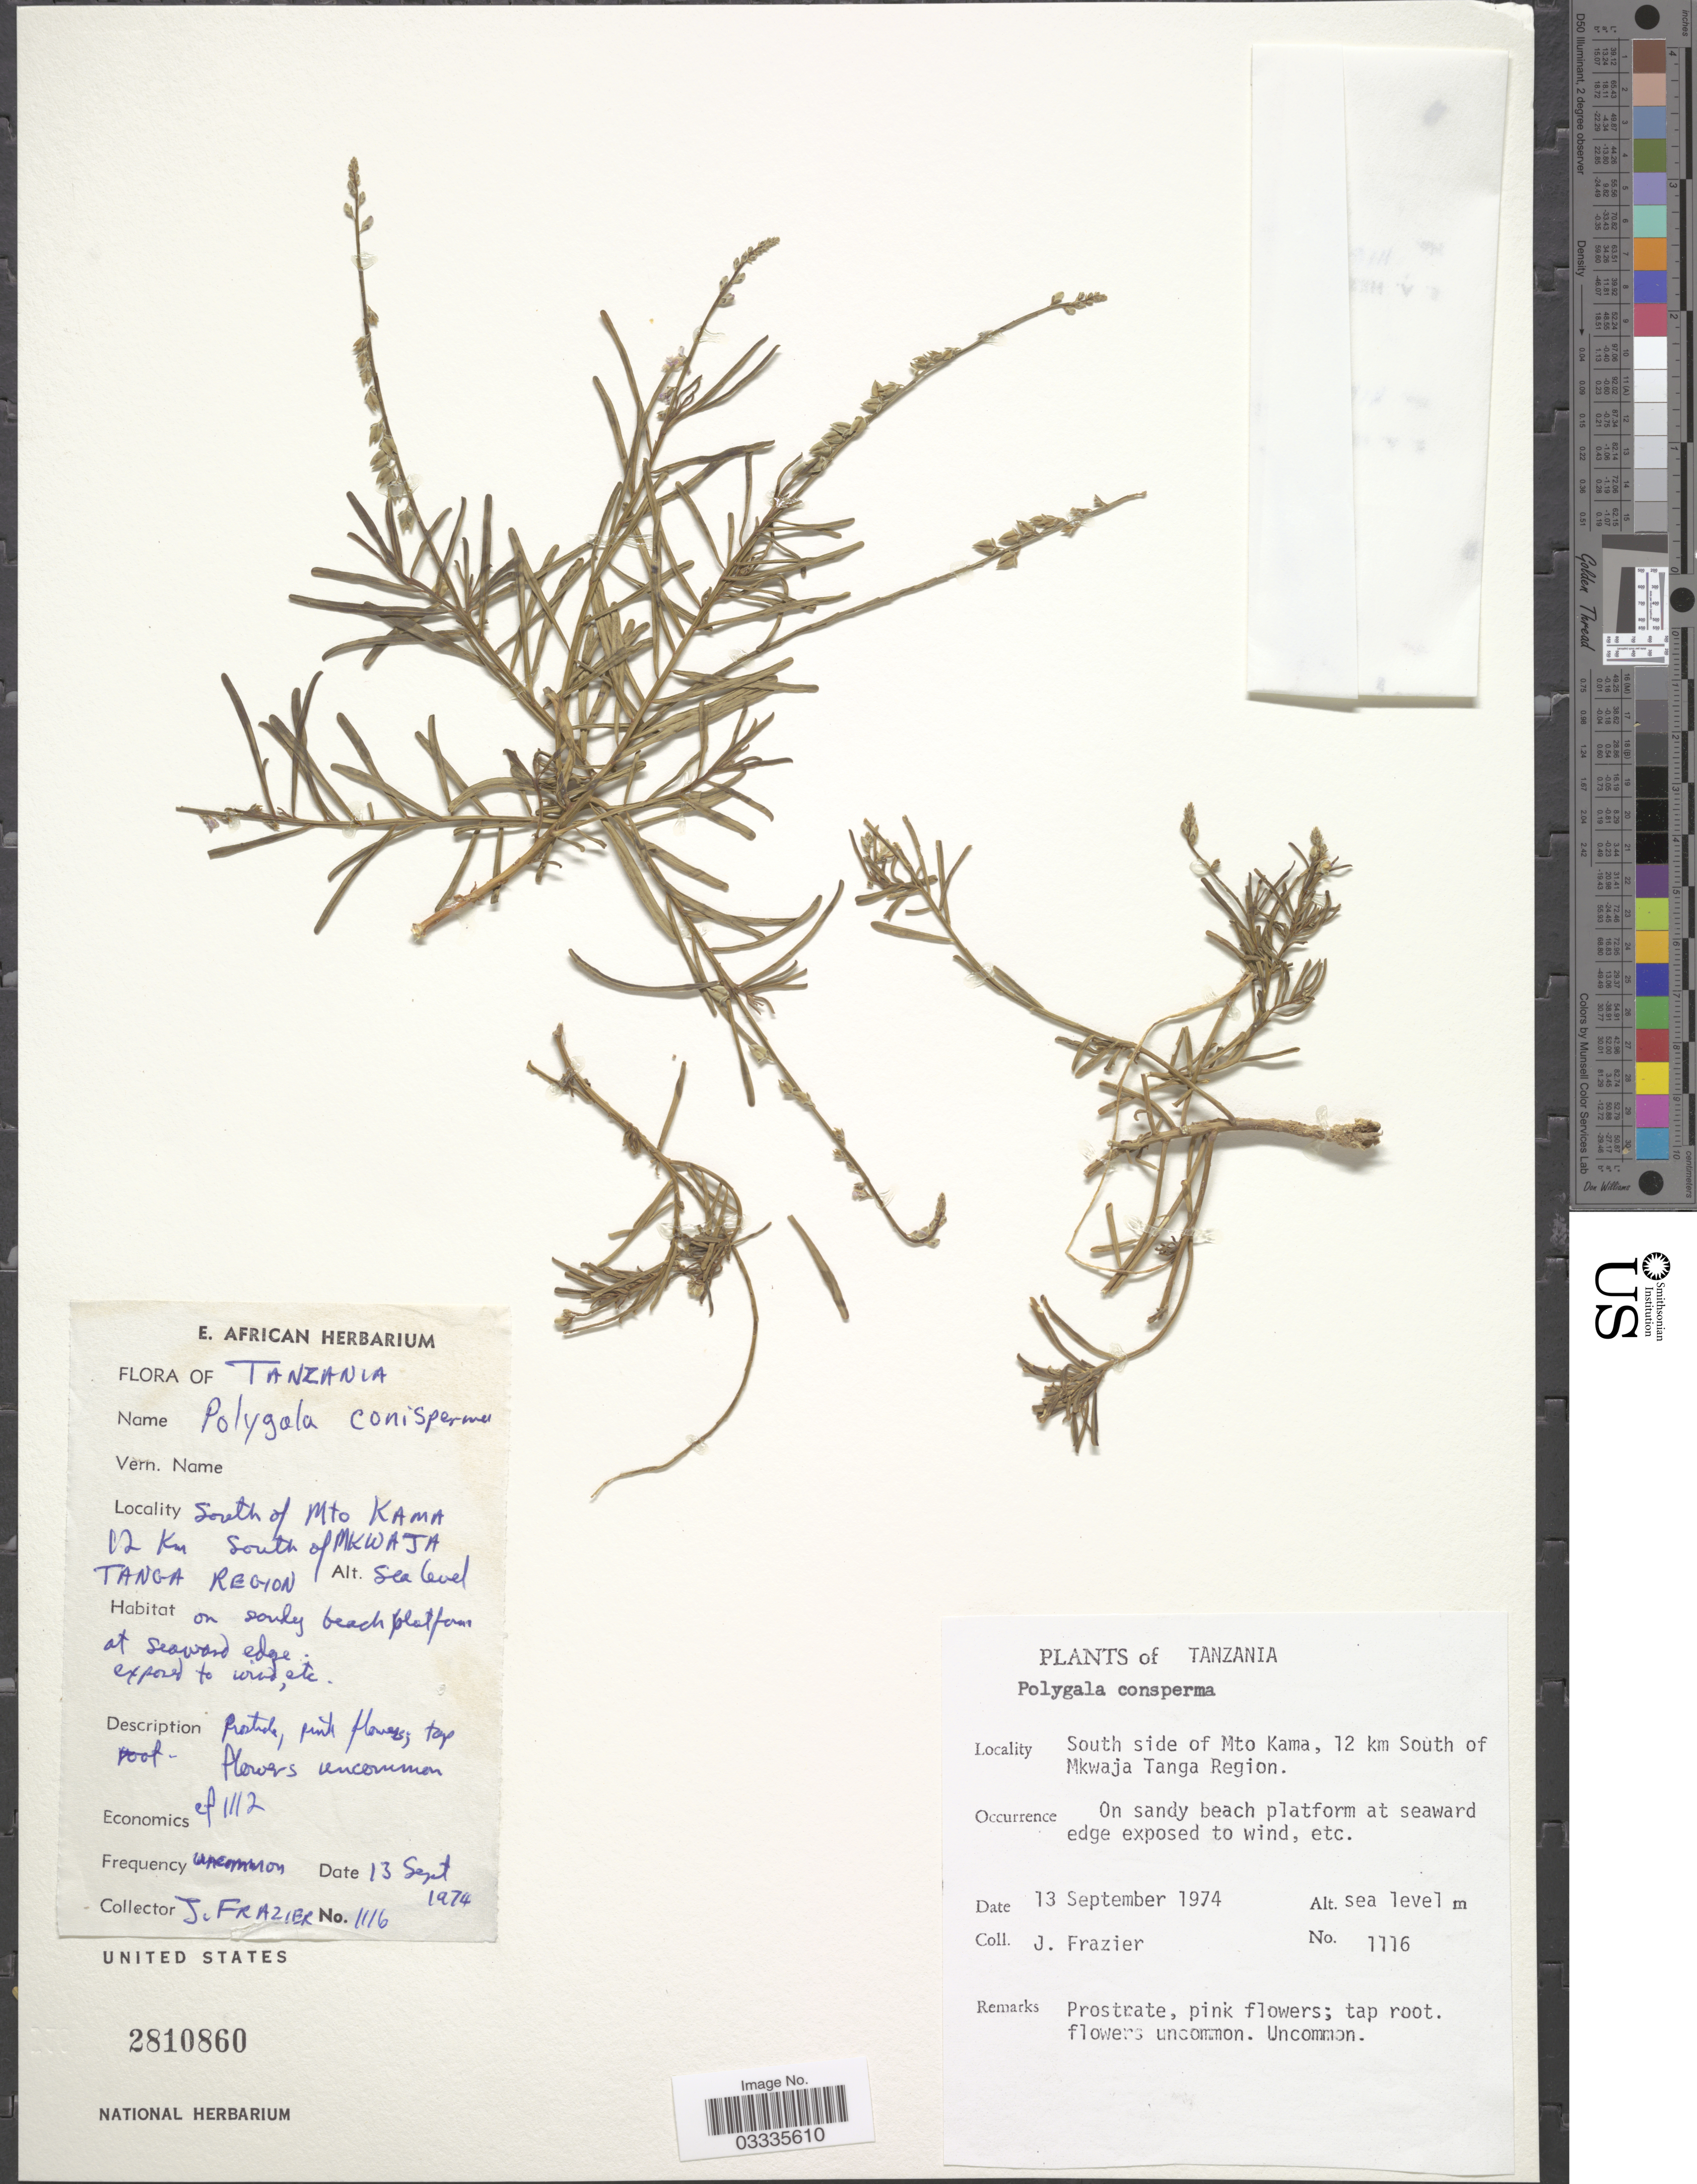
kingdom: Plantae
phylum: Tracheophyta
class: Magnoliopsida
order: Fabales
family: Polygalaceae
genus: Polygala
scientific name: Polygala amboniensis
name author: Gürke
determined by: Strong, Mark T., (BOT), Smithsonian Institution - National Museum of Natural History (UNITED STATES)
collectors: J. Frazier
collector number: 1116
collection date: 1974-09-13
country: Tanzania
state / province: Tanga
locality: South side of Mto Kama, 12 km South of Mkwaja Tanga Region.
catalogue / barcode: US 2810860